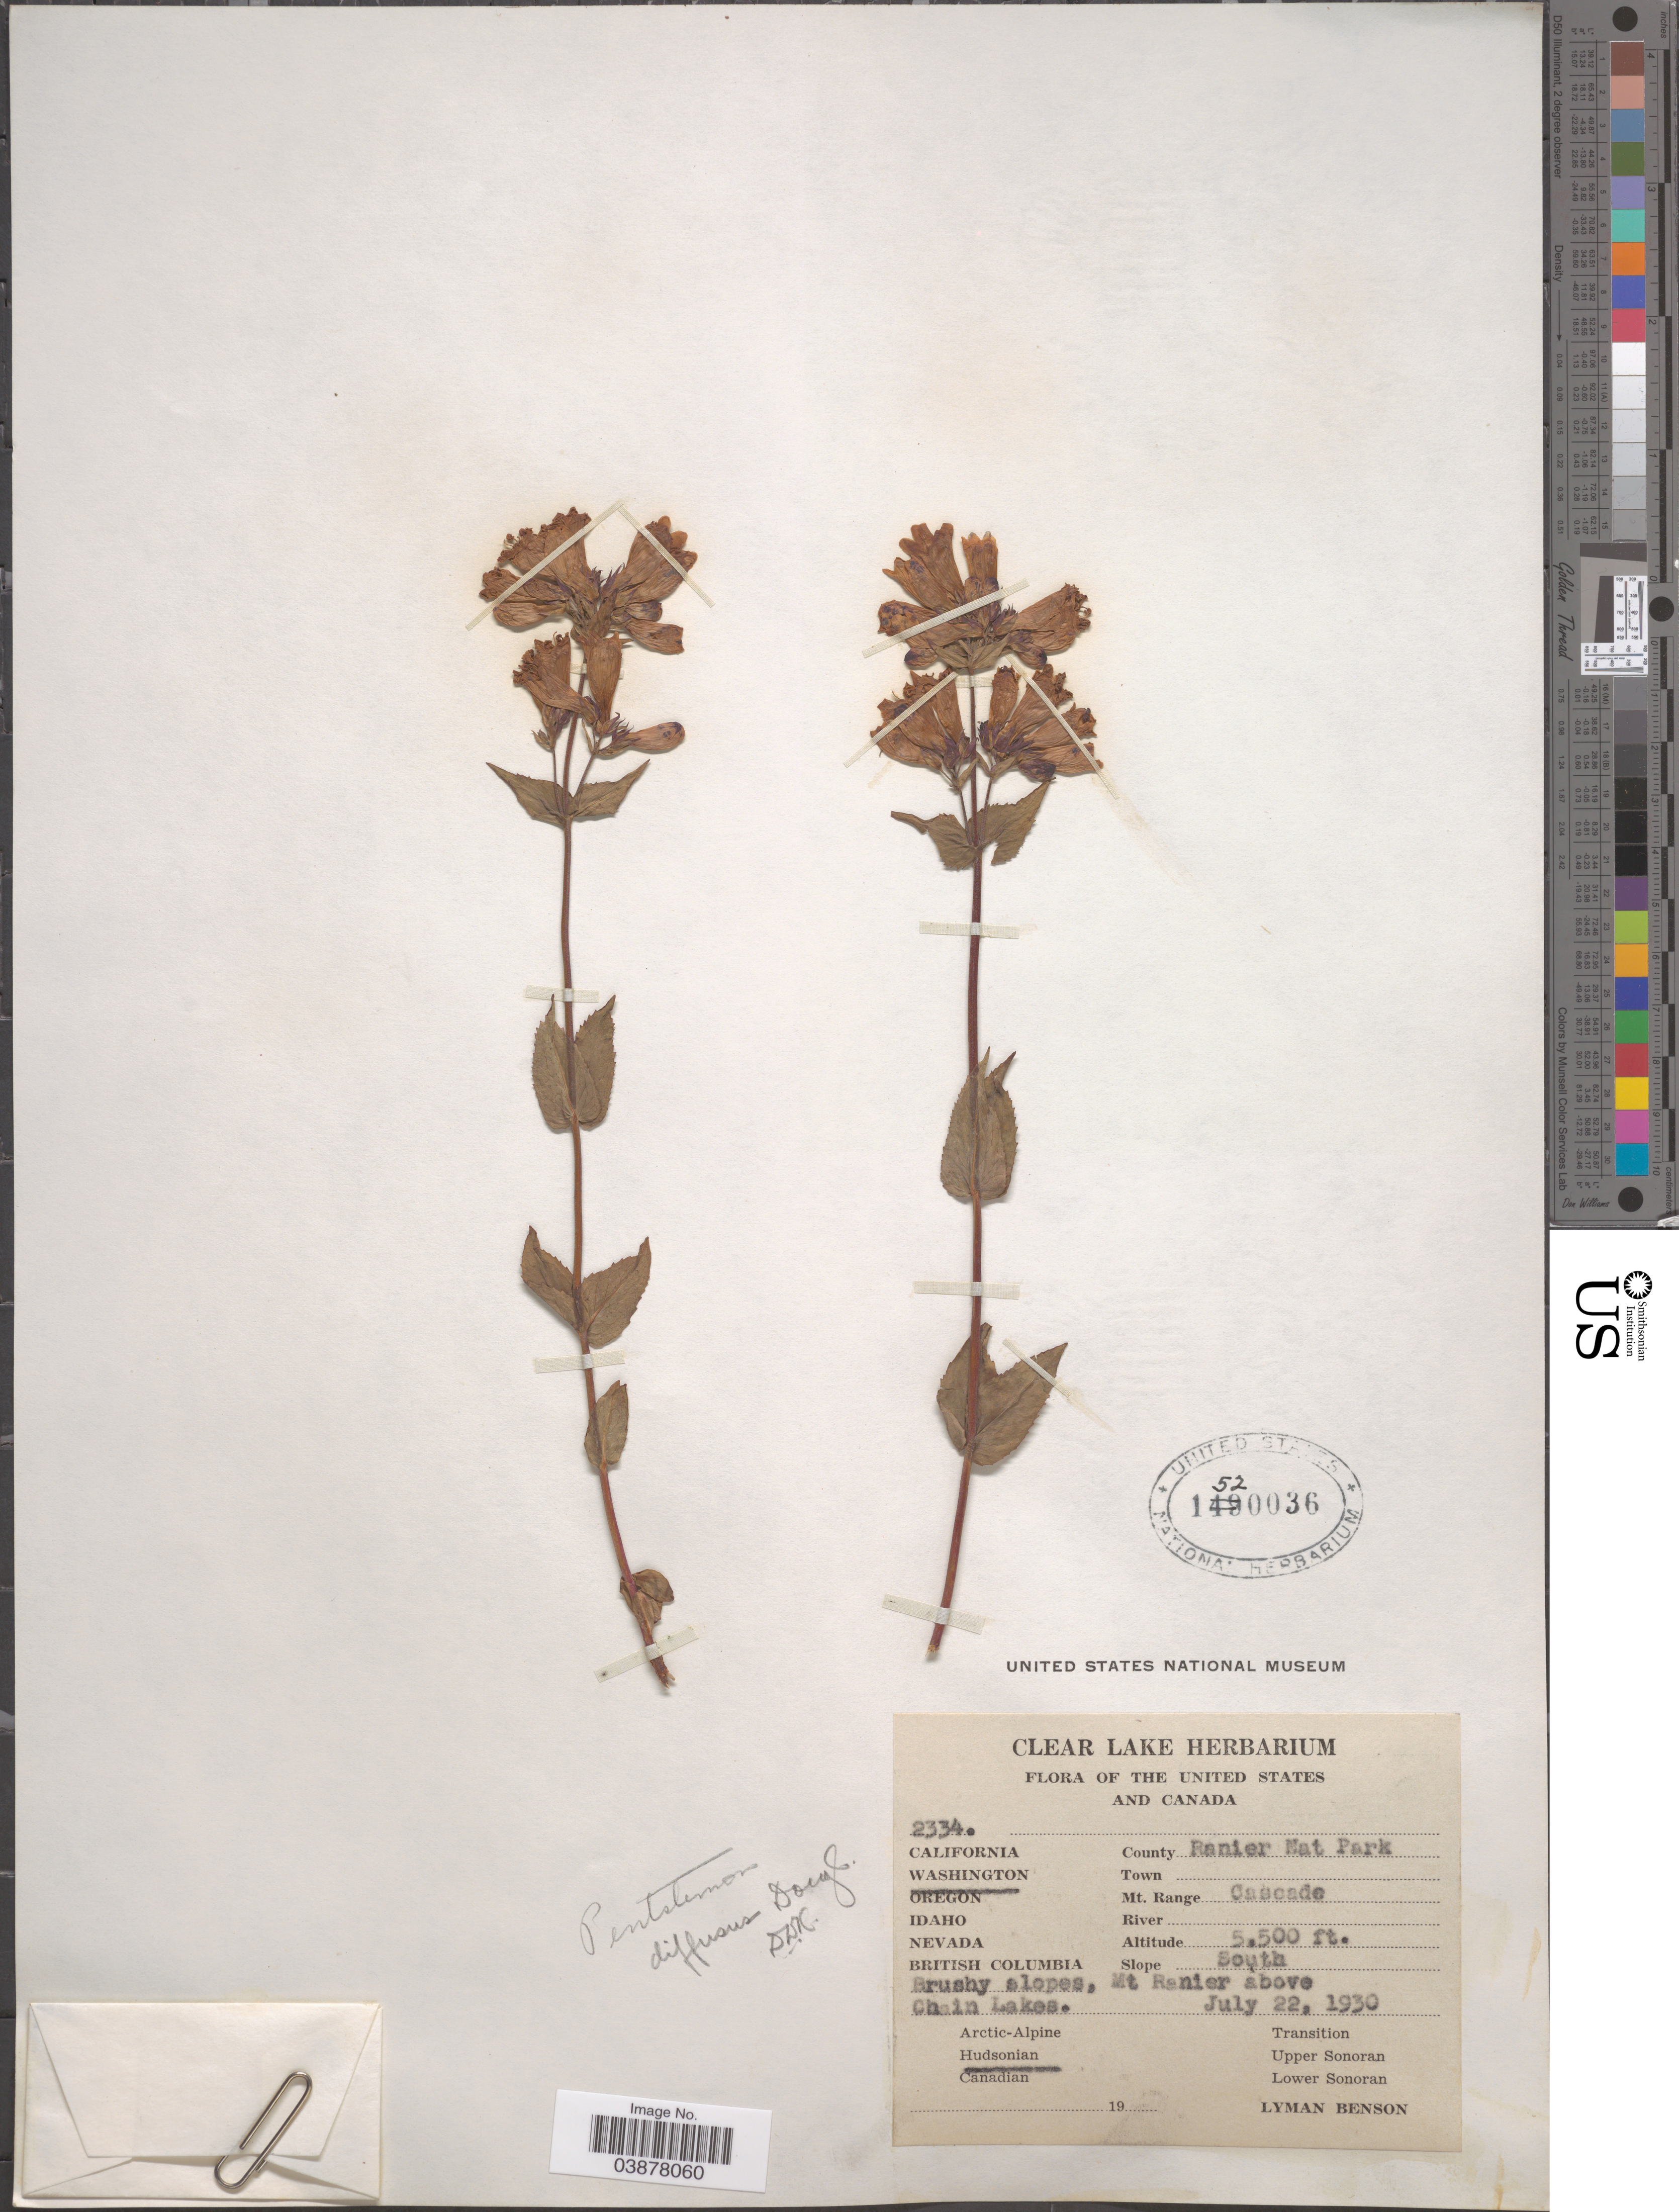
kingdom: Plantae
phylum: Tracheophyta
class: Magnoliopsida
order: Lamiales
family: Plantaginaceae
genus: Penstemon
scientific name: Penstemon serrulatus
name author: Menzies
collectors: L. D. Benson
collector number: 2334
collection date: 1930-07-22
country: United States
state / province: Washington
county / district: Lewis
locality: Ranier Nat Park. Mt. Range Cascade. Slope South. Mt Ranier above Chain Lakes. Hudsonian.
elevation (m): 1676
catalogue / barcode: US 1520036